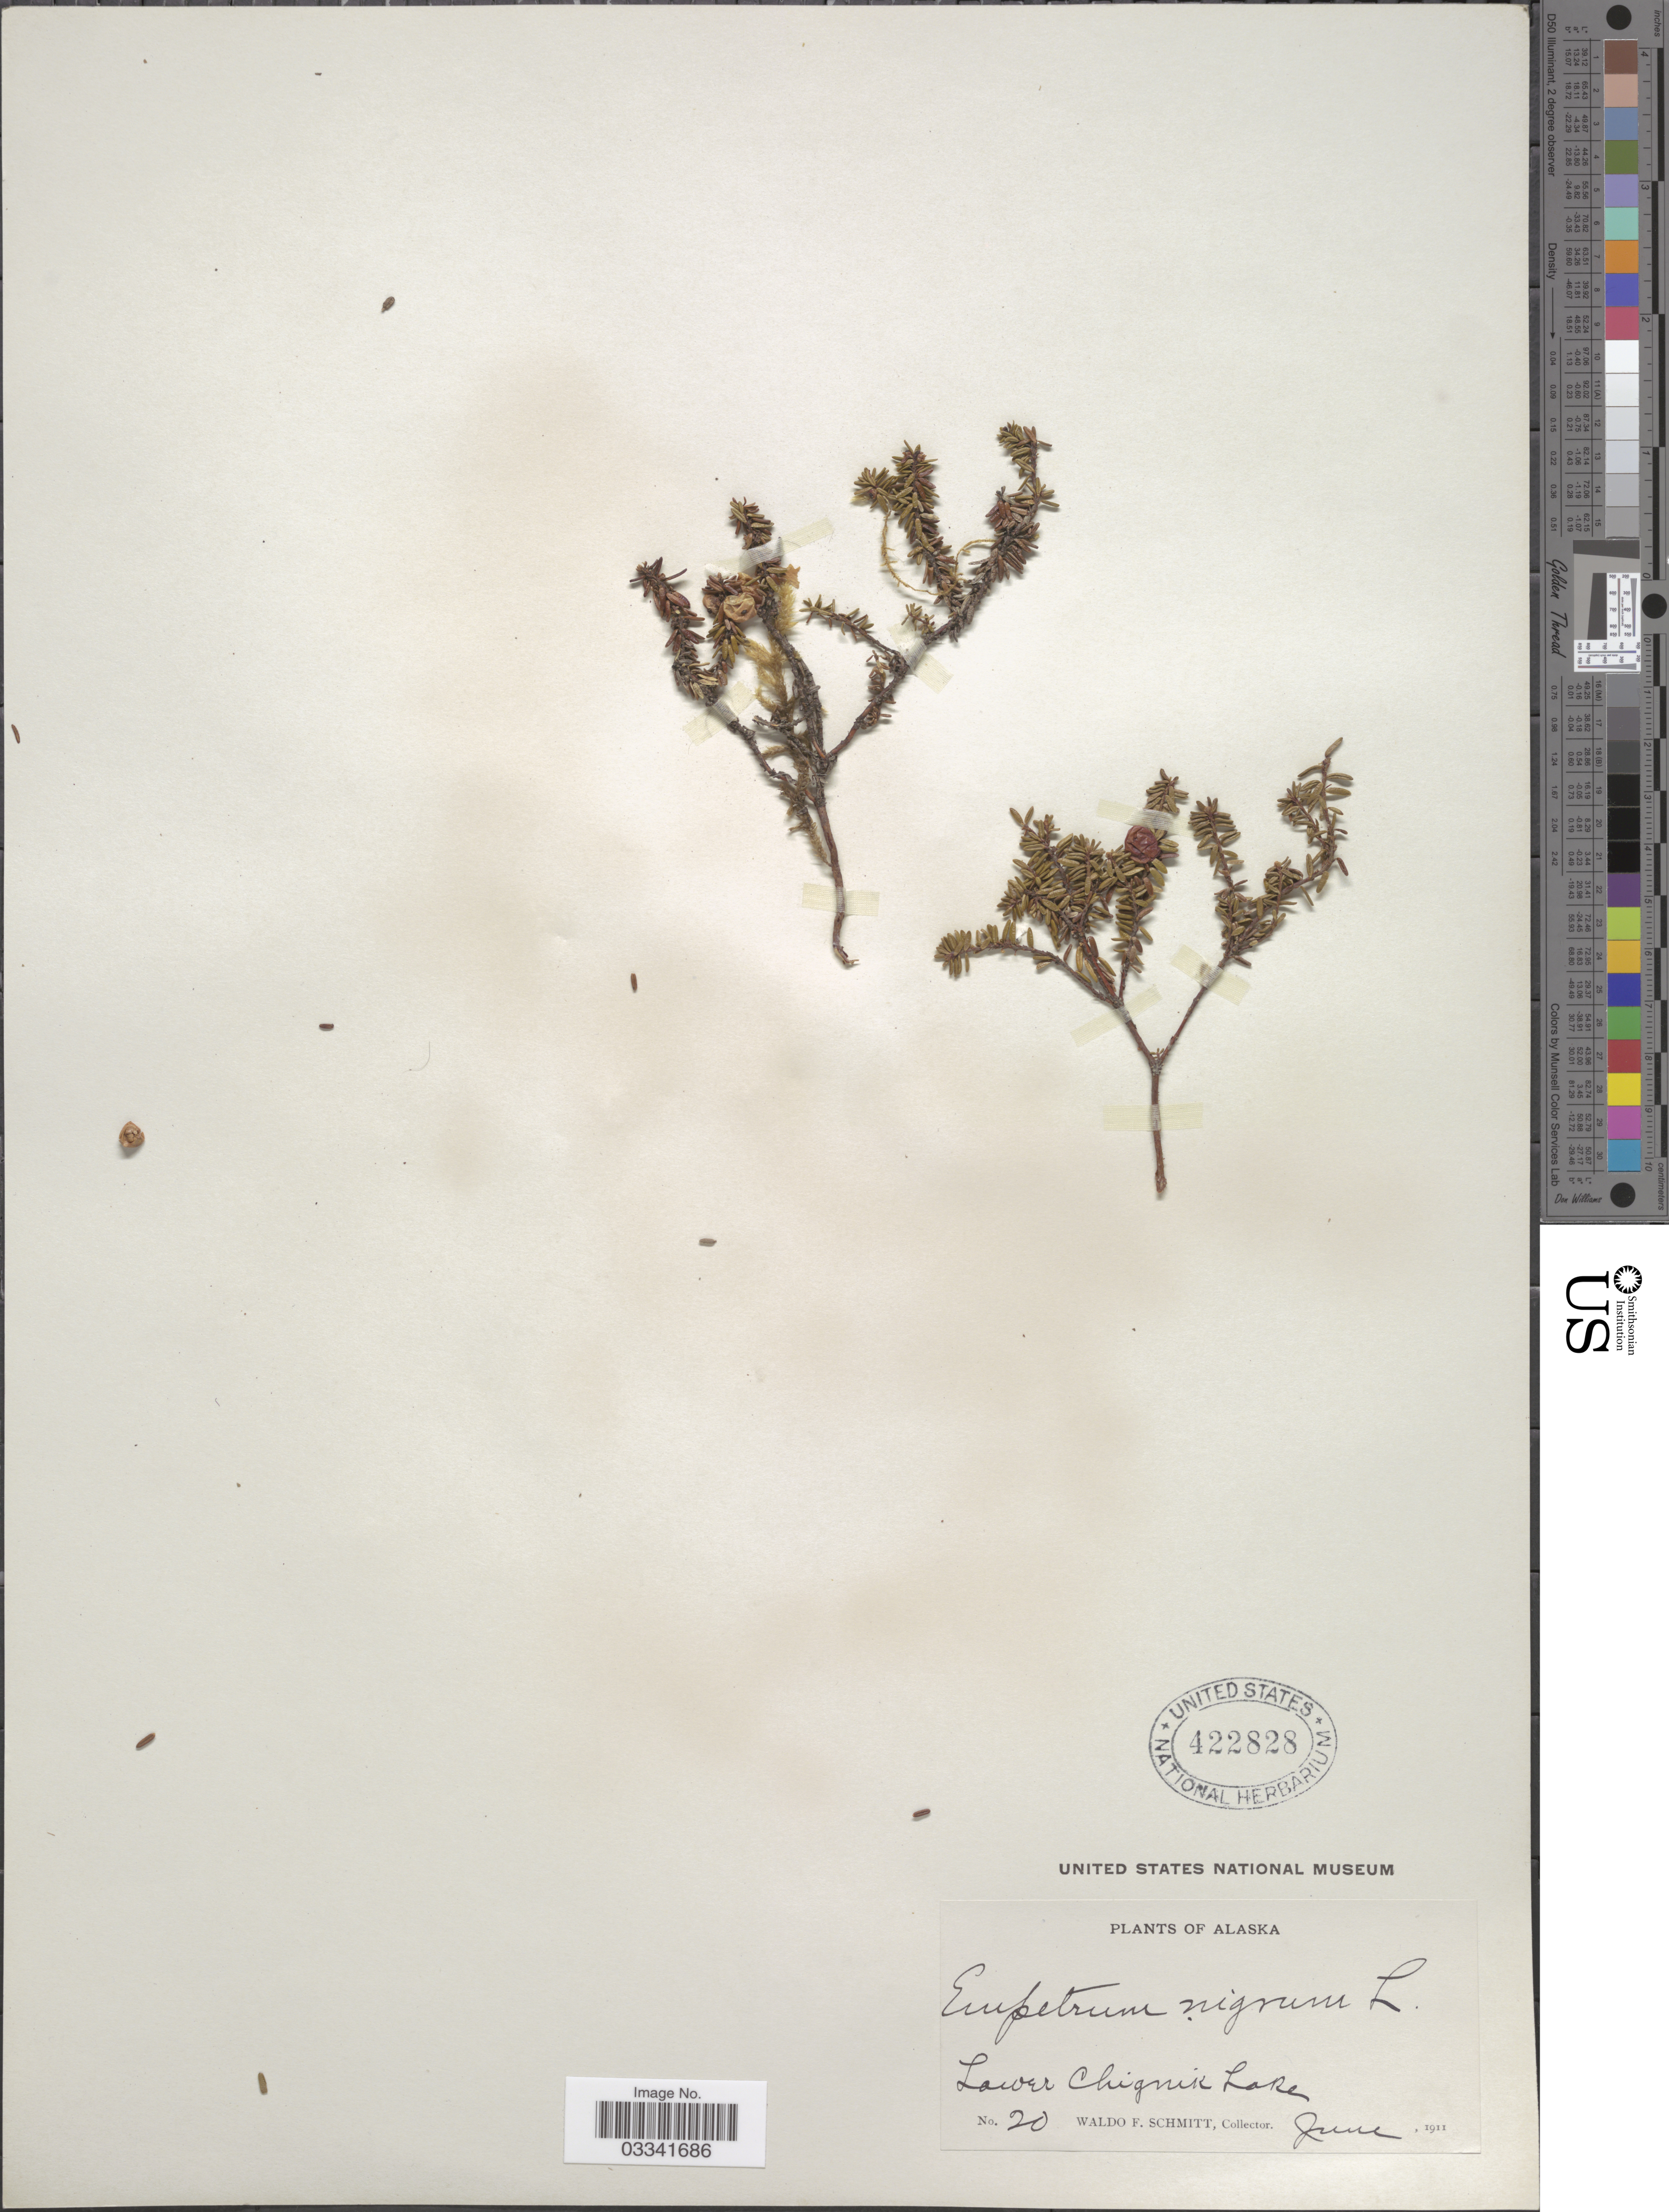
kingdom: Plantae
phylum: Tracheophyta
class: Magnoliopsida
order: Ericales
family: Ericaceae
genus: Empetrum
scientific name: Empetrum nigrum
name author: L.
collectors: W. F. Schmitt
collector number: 20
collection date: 1911-06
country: United States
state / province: Alaska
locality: Lower Chignik Lake.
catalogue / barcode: US 422828